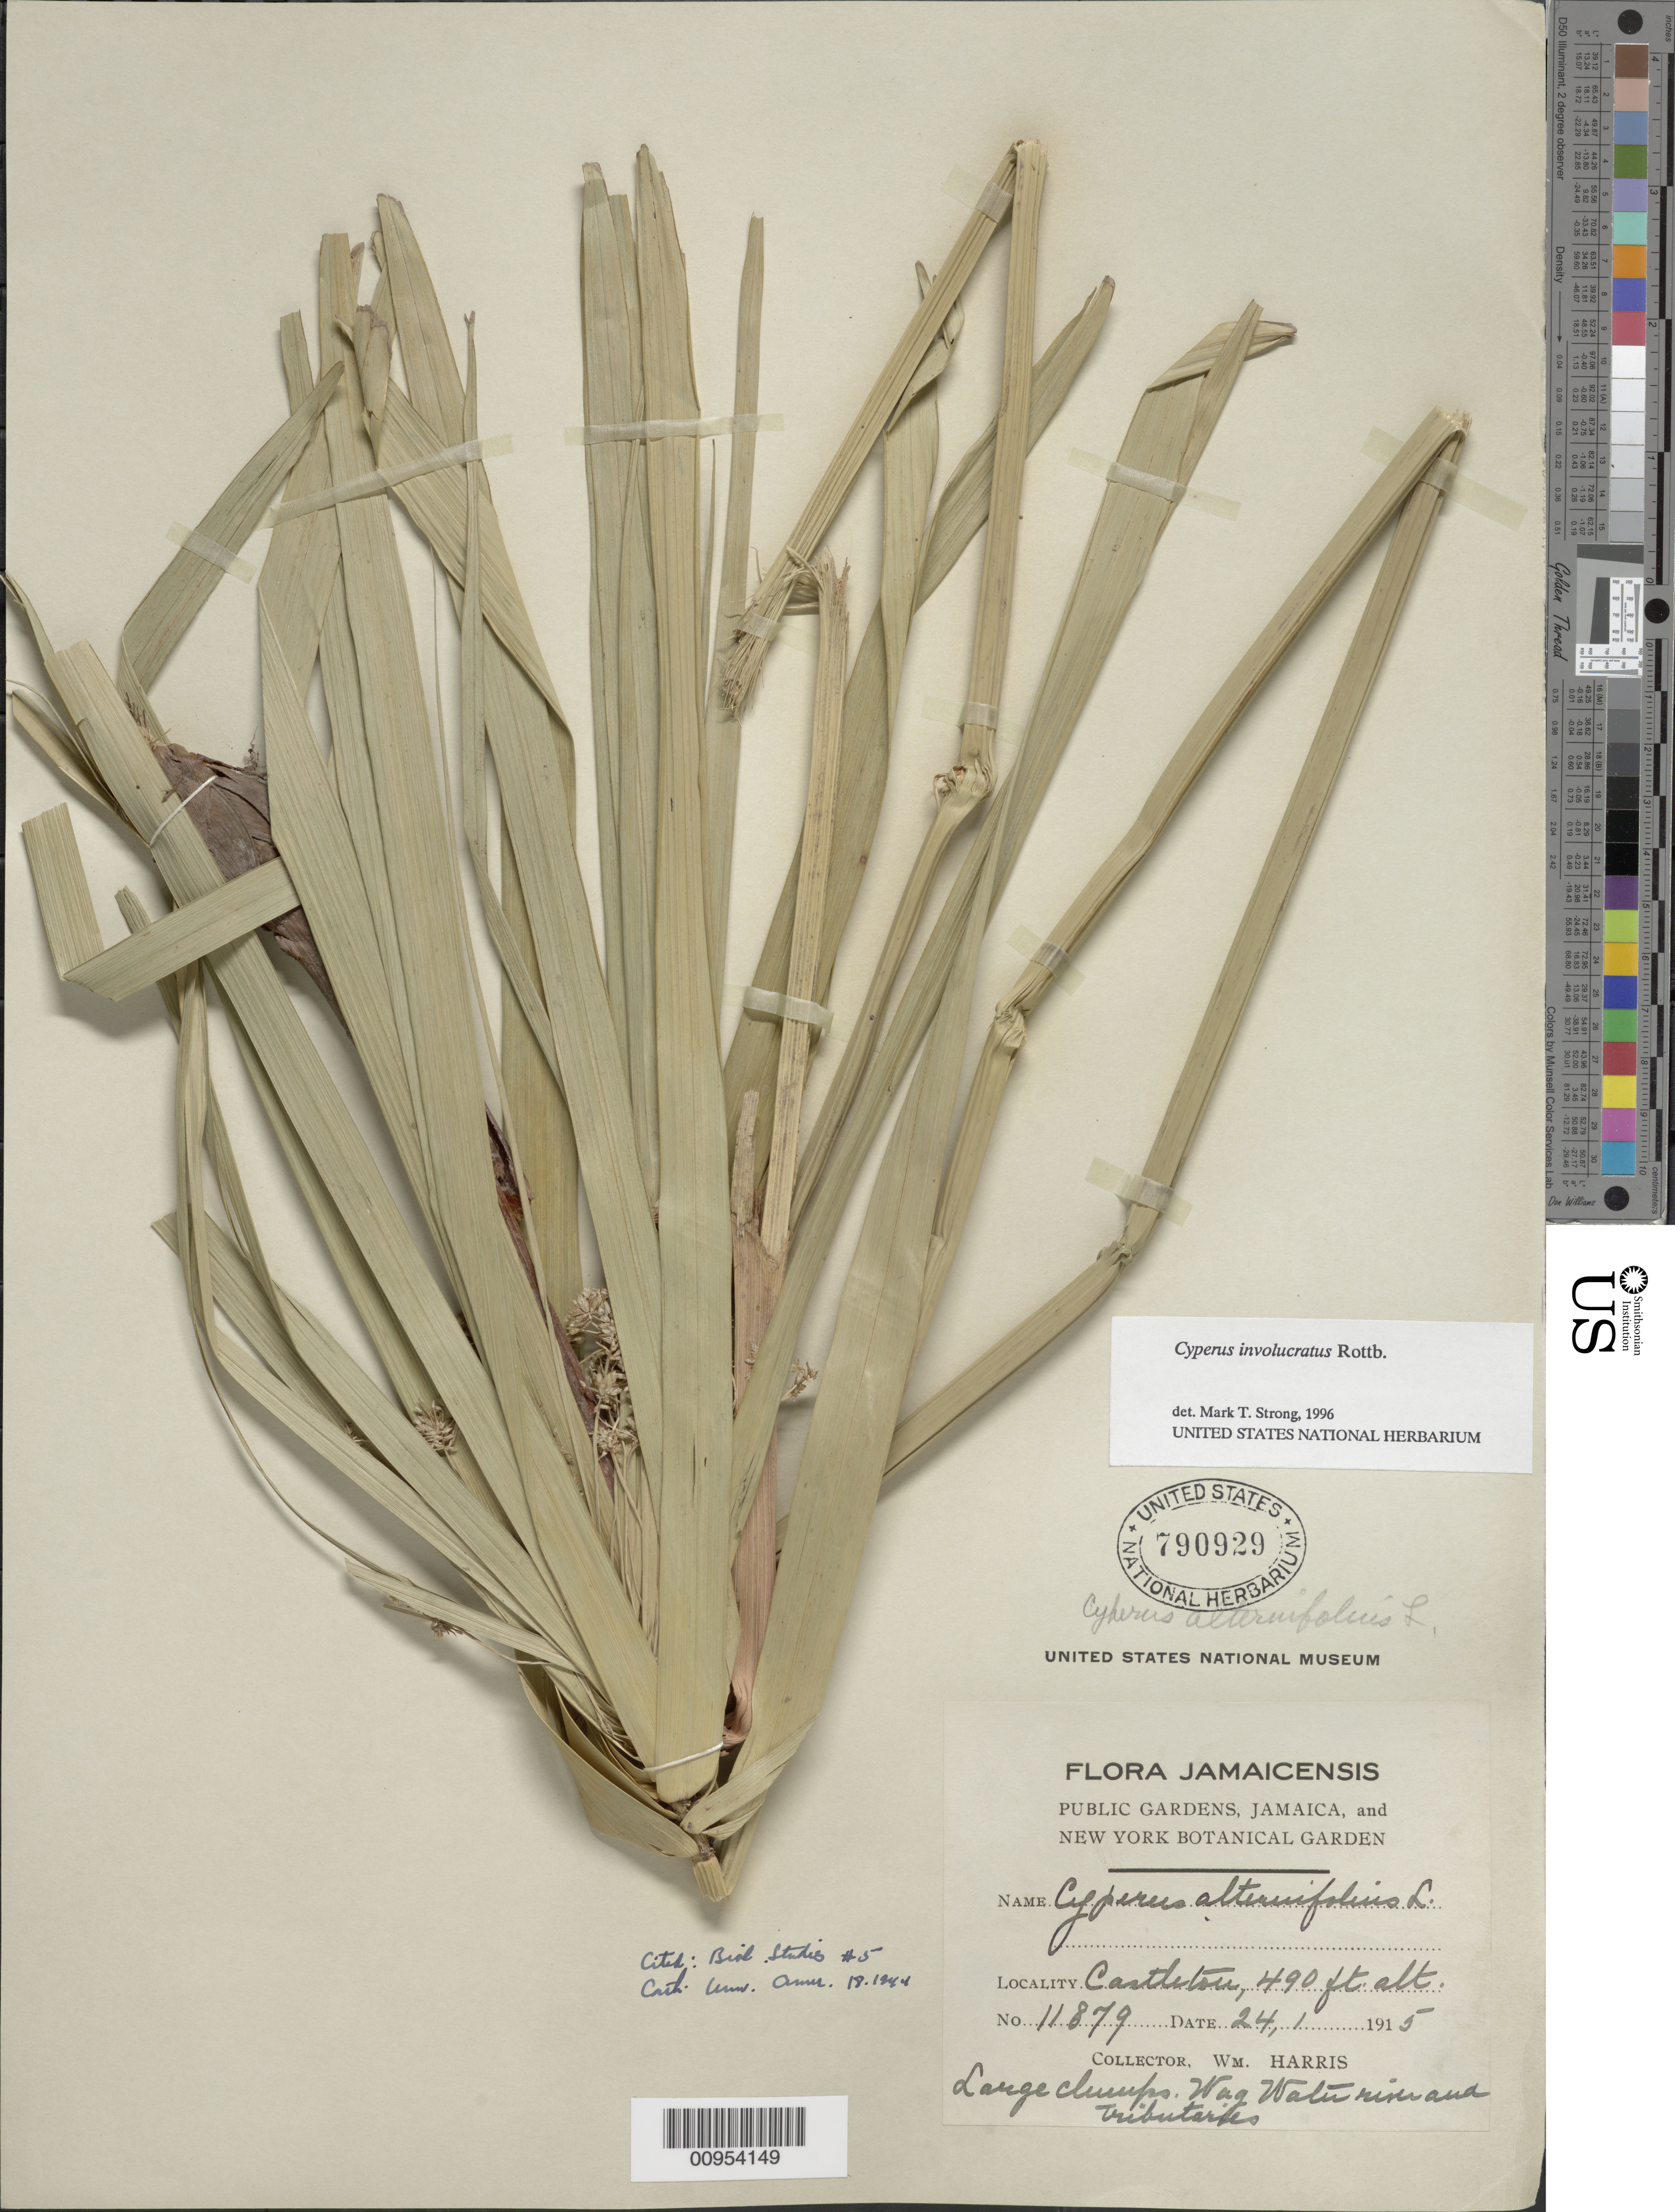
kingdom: Plantae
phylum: Tracheophyta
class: Liliopsida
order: Poales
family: Cyperaceae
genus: Cyperus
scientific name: Cyperus involucratus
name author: Rottb.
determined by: Strong, M. T., (US), Smithsonian Institution - National Museum of Natural History (UNITED STATES)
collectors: W. H. Harris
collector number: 11879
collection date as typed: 24 Jan 1915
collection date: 1915-01-24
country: Jamaica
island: Jamaica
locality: Castleton, Wag Water river and tributaries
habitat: River and tributaries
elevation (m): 149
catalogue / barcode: US 790929